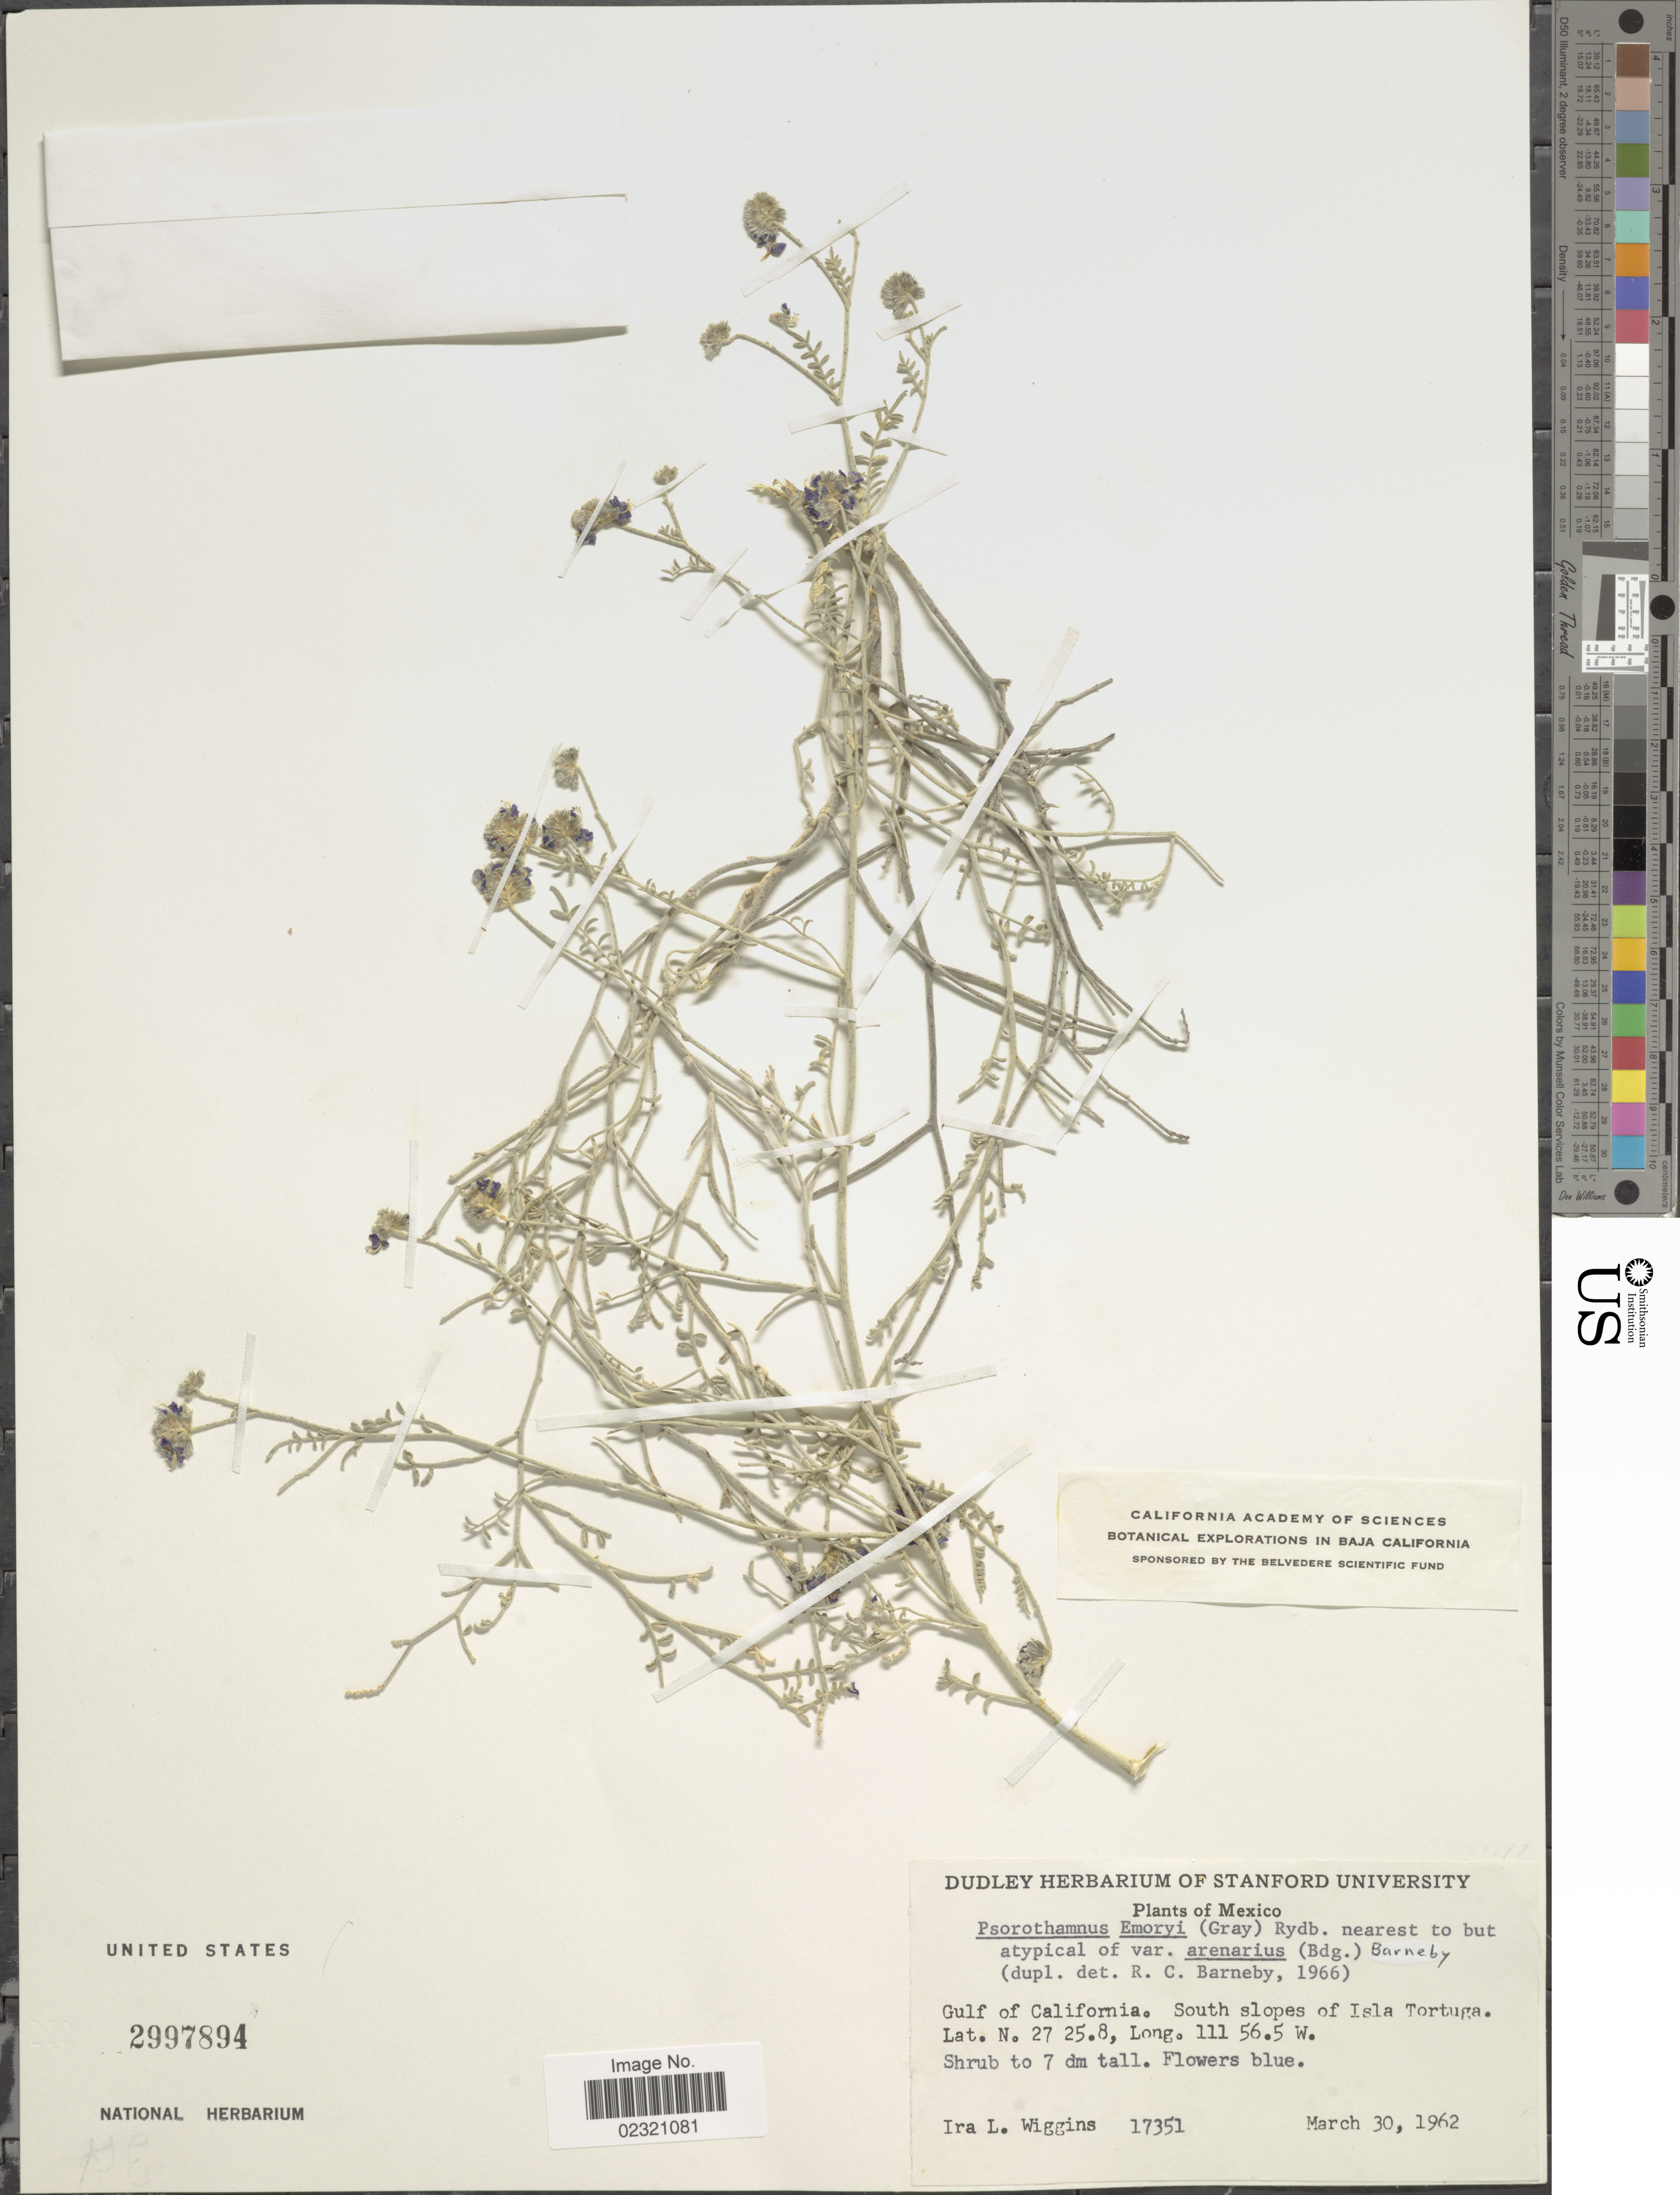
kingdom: Plantae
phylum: Tracheophyta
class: Magnoliopsida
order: Fabales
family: Fabaceae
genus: Psorothamnus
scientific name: Psorothamnus emoryi var. arenarius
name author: (Brandegee) Rydb.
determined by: Barneby, Rupert C., (NY)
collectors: I. L. Wiggins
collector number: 17351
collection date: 1962-03-30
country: Mexico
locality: Gulf of California. South slopes of Isla Tortuga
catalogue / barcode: US 2997894